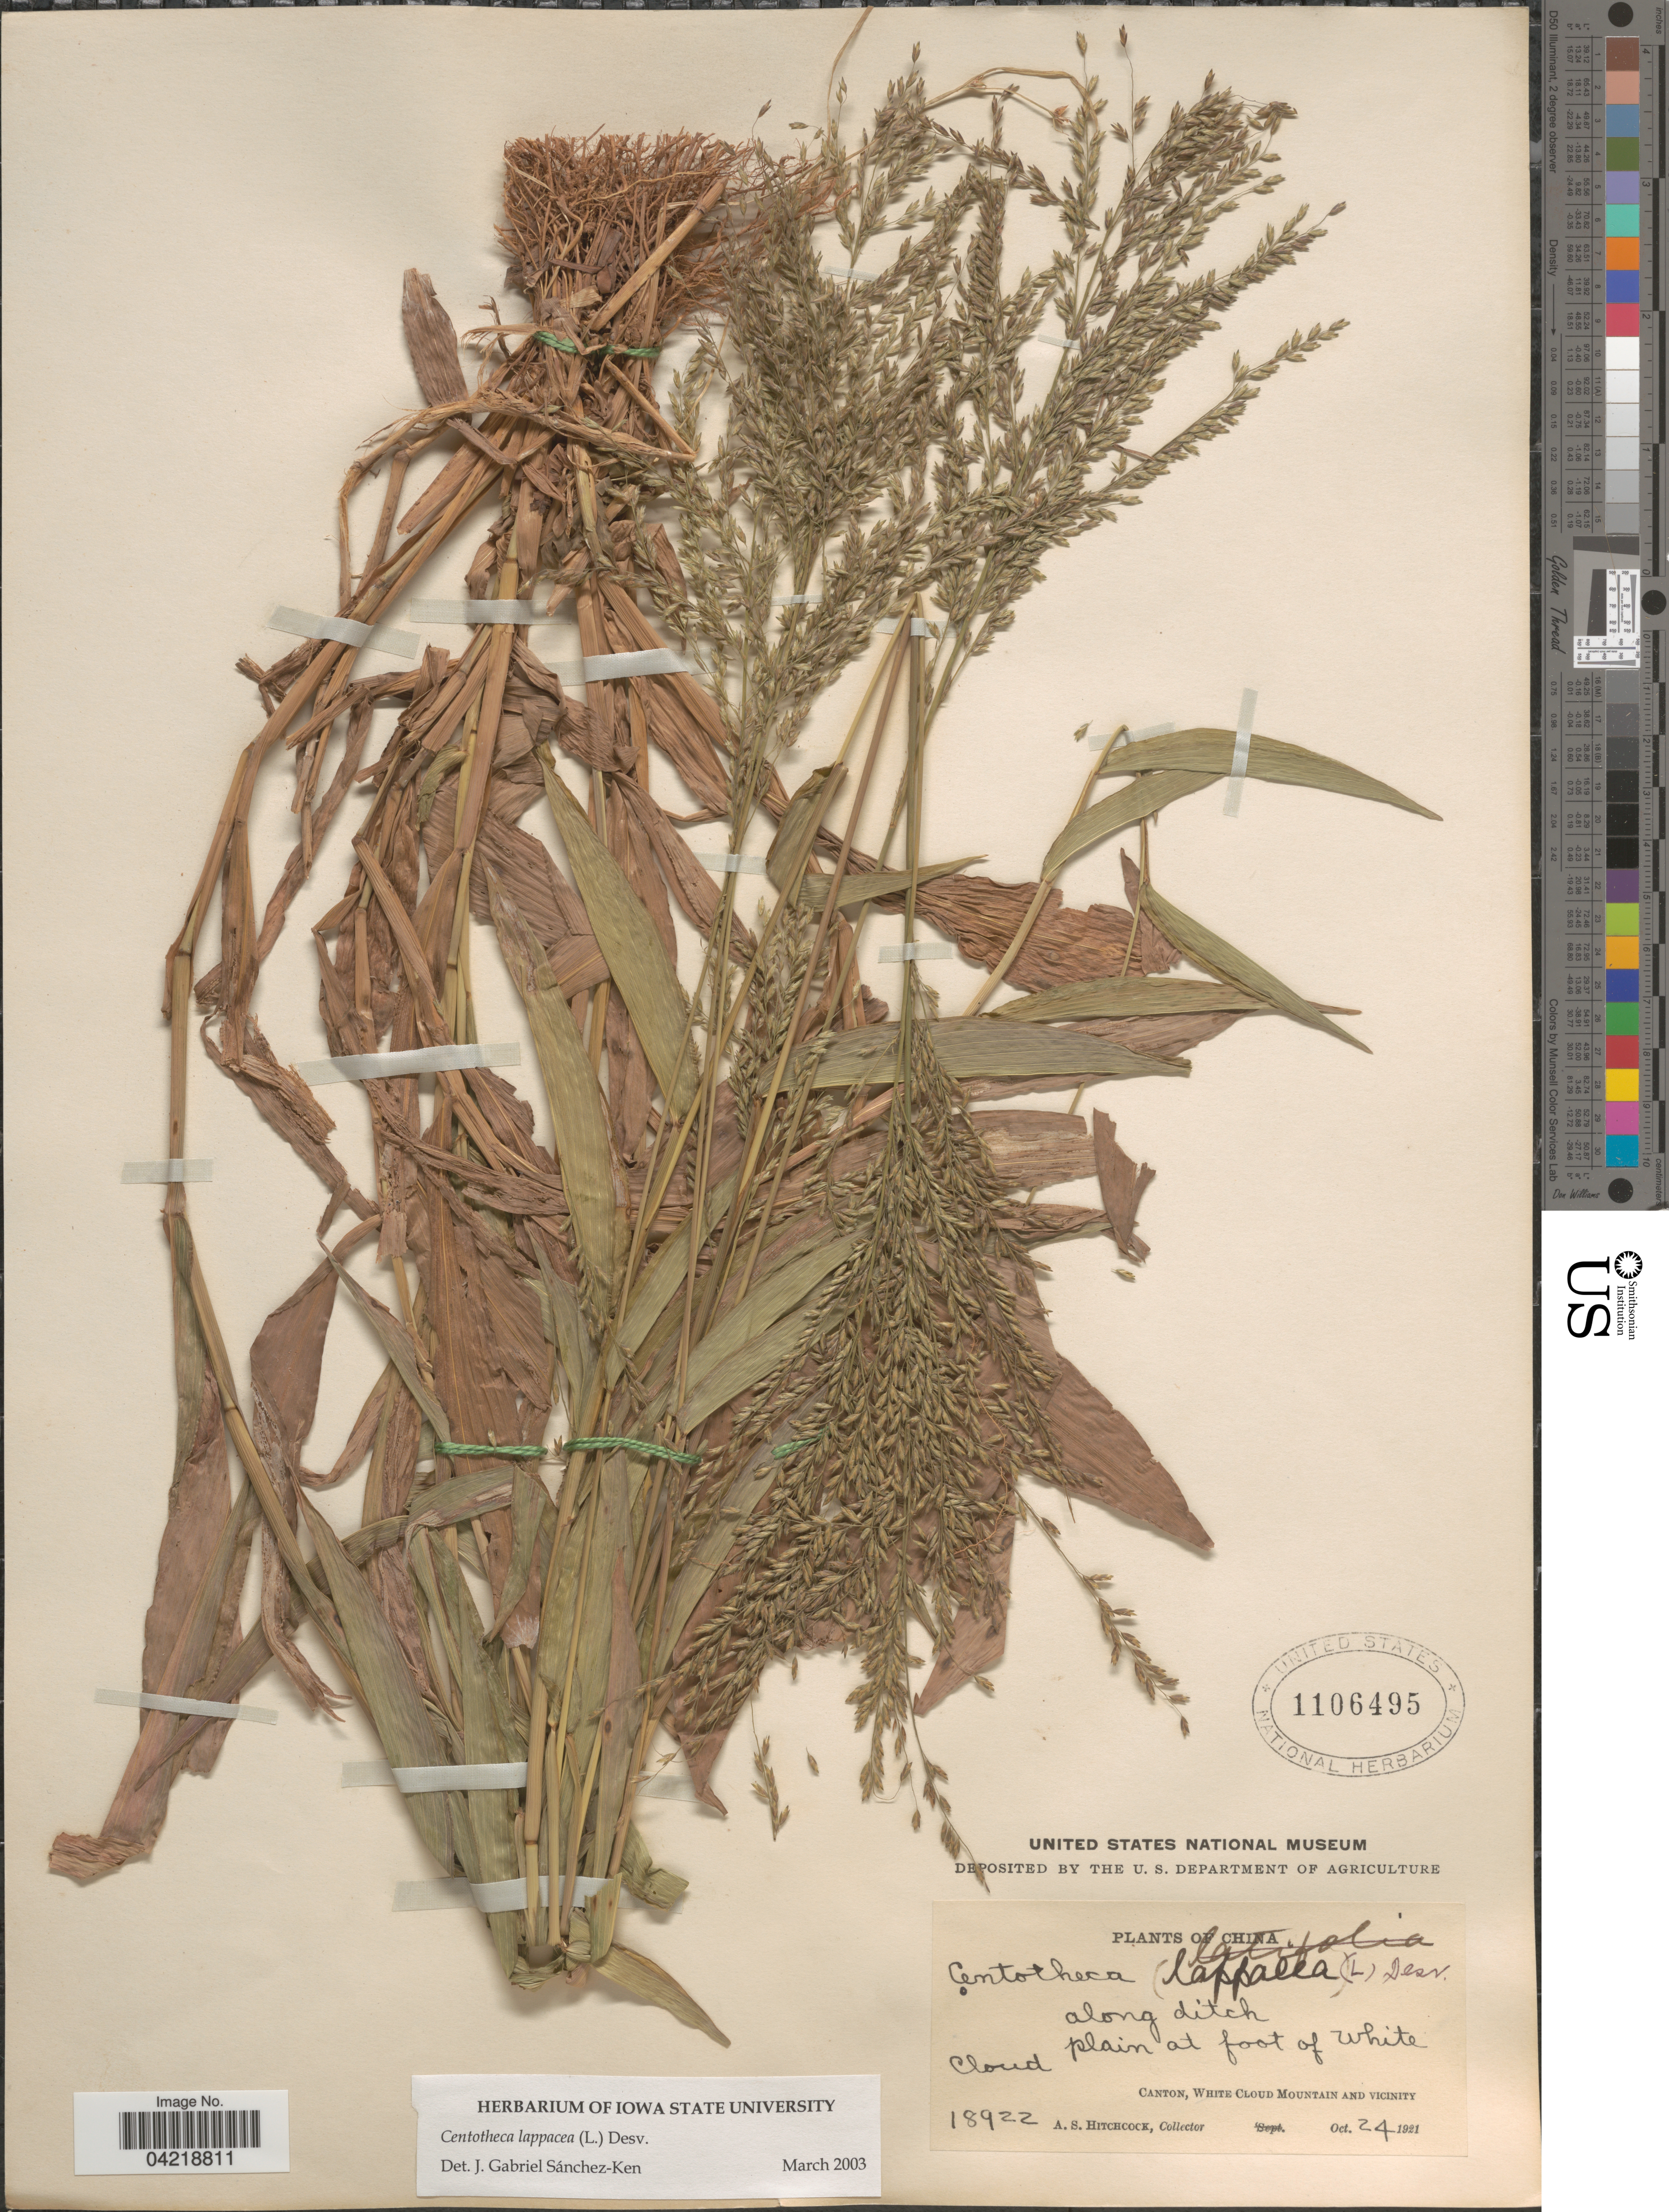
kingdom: Plantae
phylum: Tracheophyta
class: Liliopsida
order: Poales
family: Poaceae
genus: Centotheca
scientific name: Centotheca lappacea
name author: (L.) Desv.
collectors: A. S. Hitchcock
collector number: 18922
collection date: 1921-10-24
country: China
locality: Along ditch. Plain at foot of White Cloud. Canton, White Cloud Mountain and vicinity.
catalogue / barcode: US 1106495